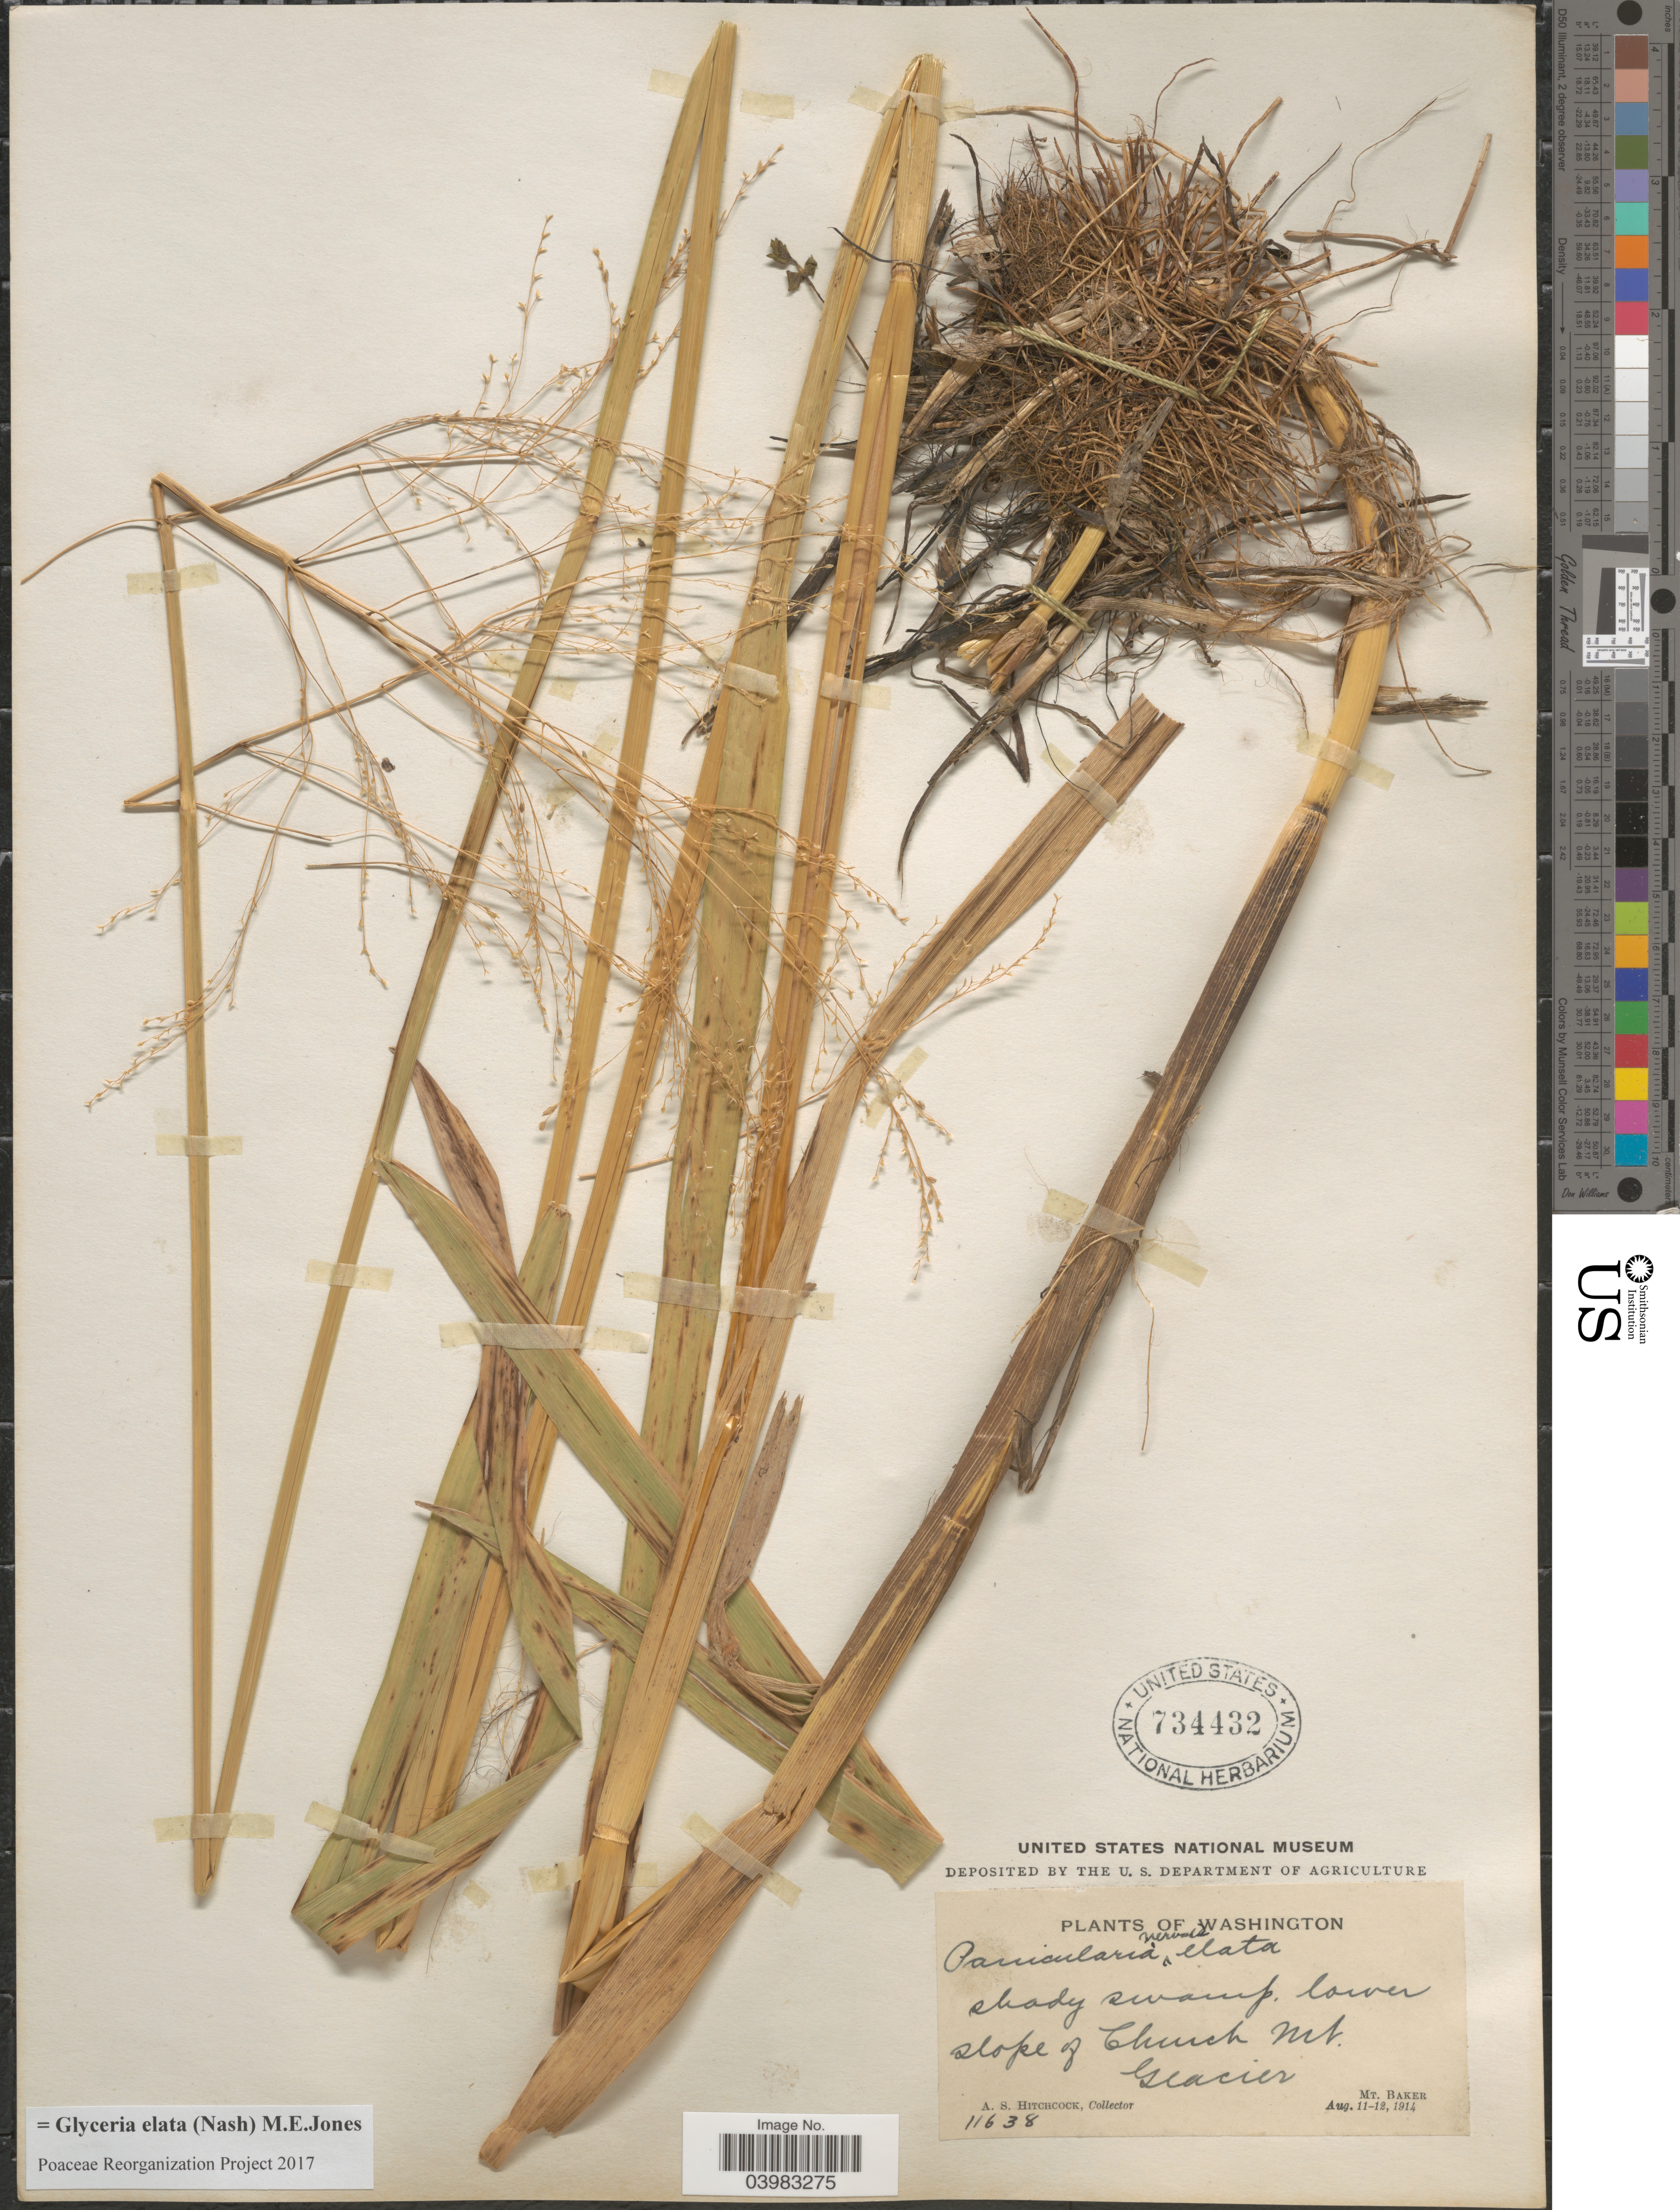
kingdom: Plantae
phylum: Tracheophyta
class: Liliopsida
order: Poales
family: Poaceae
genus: Glyceria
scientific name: Glyceria elata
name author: (Nash) M.E. Jones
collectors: A. S. Hitchcock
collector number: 11638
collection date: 1914-08-11/1914-08-12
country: United States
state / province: Washington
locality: Lower slope of Church Mt. Glacier. Mt. Baker.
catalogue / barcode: US 734432